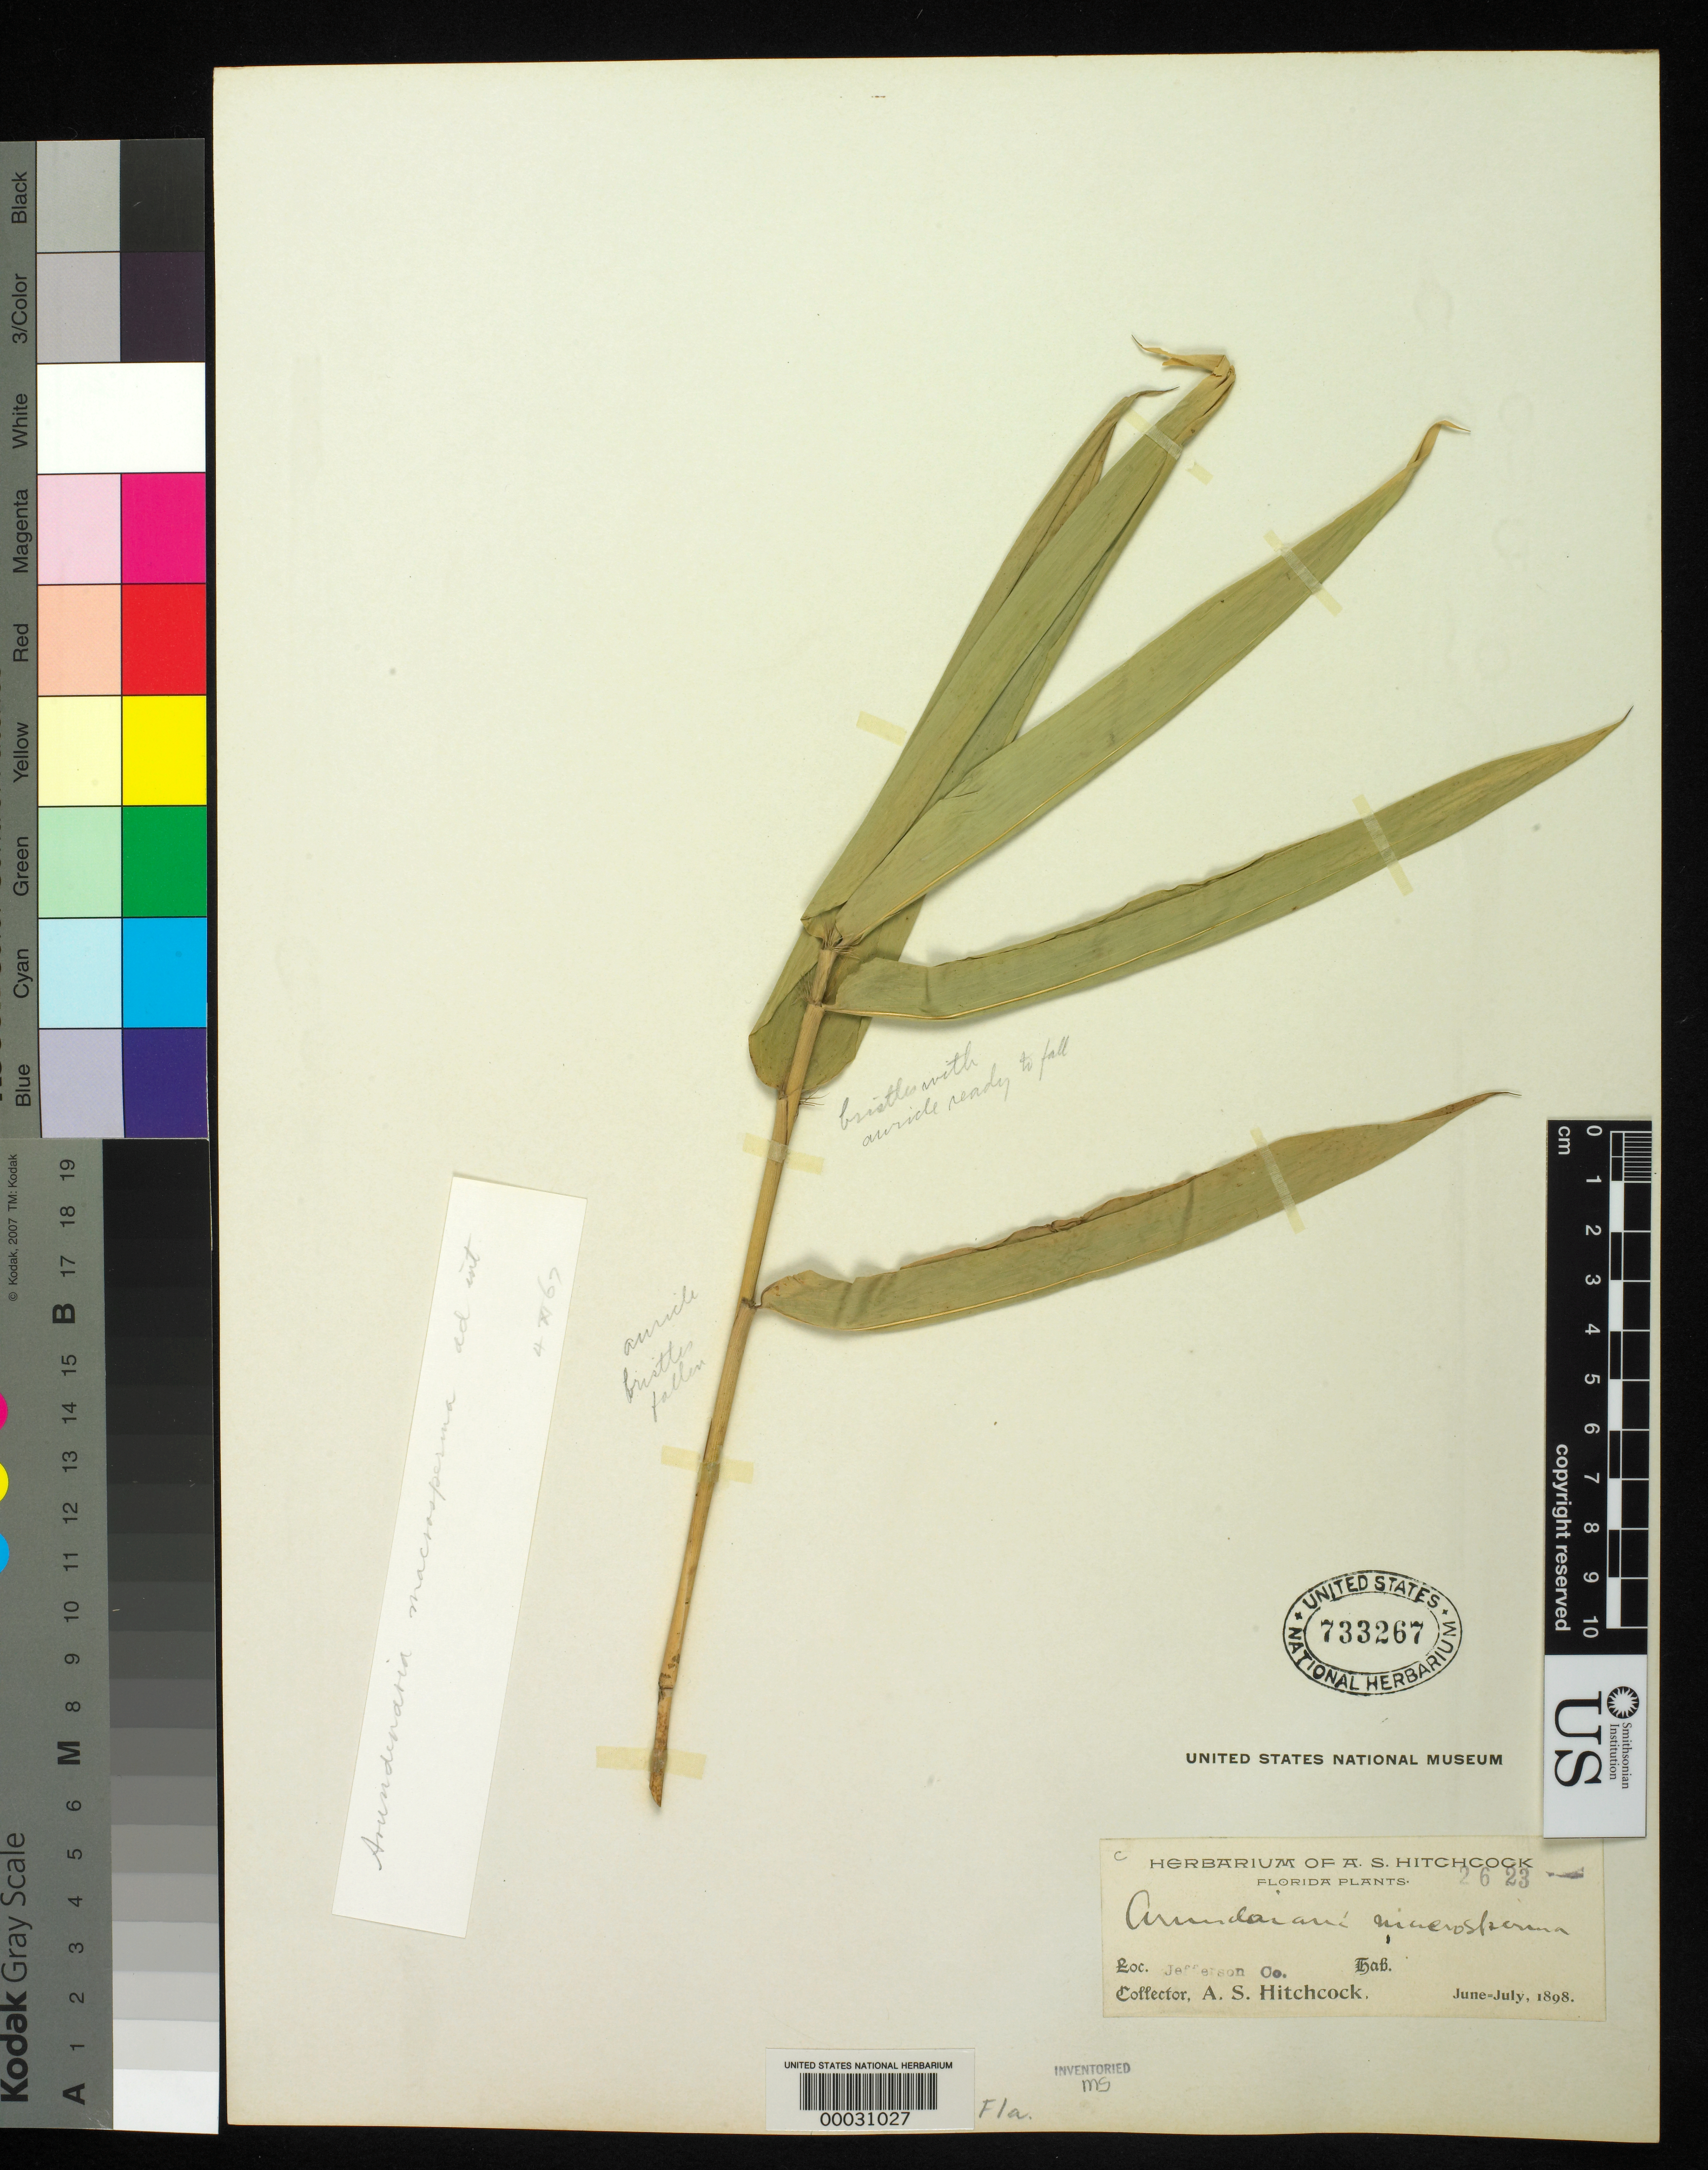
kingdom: Plantae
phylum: Tracheophyta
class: Liliopsida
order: Poales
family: Poaceae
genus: Arundinaria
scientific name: Arundinaria gigantea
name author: (Walter) Muhl.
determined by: Poaceae Reorganization Project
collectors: A. S. Hitchcock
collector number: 2623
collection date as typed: Jun 1898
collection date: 1898-06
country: United States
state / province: Florida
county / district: Jefferson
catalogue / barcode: US 733267